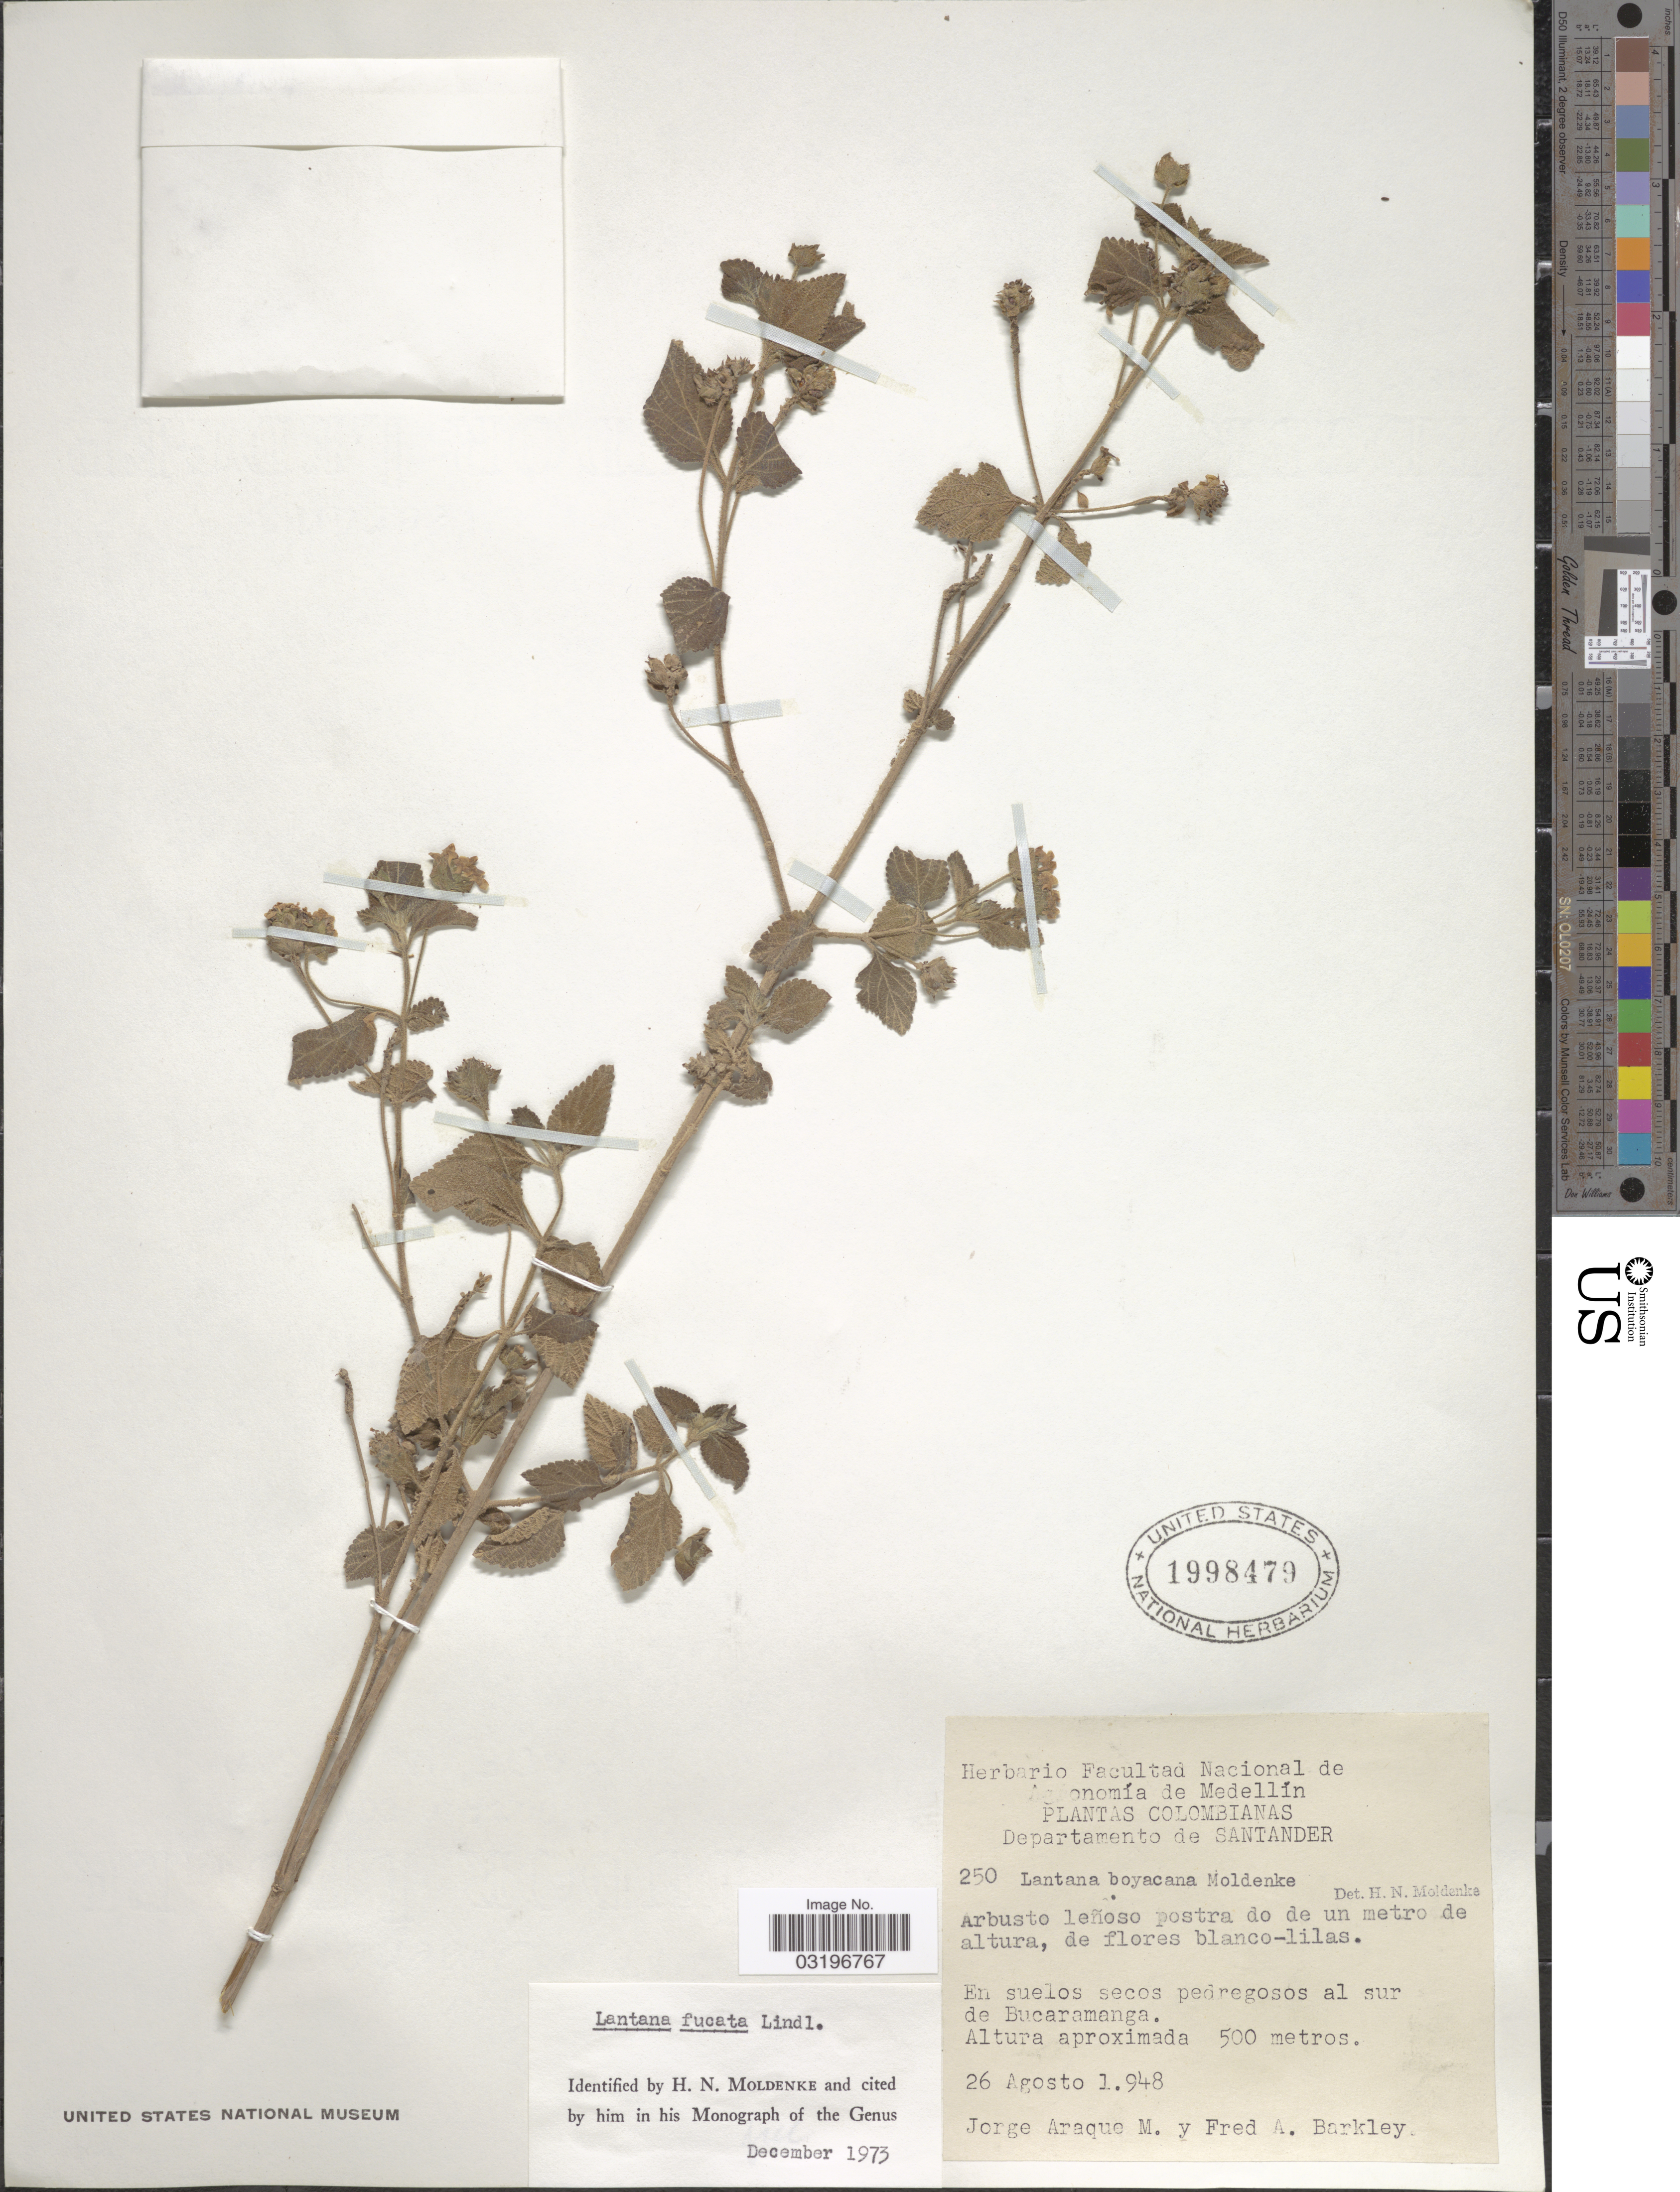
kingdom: Plantae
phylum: Tracheophyta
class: Magnoliopsida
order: Lamiales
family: Verbenaceae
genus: Lantana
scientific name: Lantana fucata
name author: Lindl.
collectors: J. A. Molina & F. A. Barkley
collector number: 250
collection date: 1948-08-26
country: Colombia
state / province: Santander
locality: Departamento de Santander. En suelos secos pedregosos al sur de Bucaramanga.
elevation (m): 500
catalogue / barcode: US 1998479